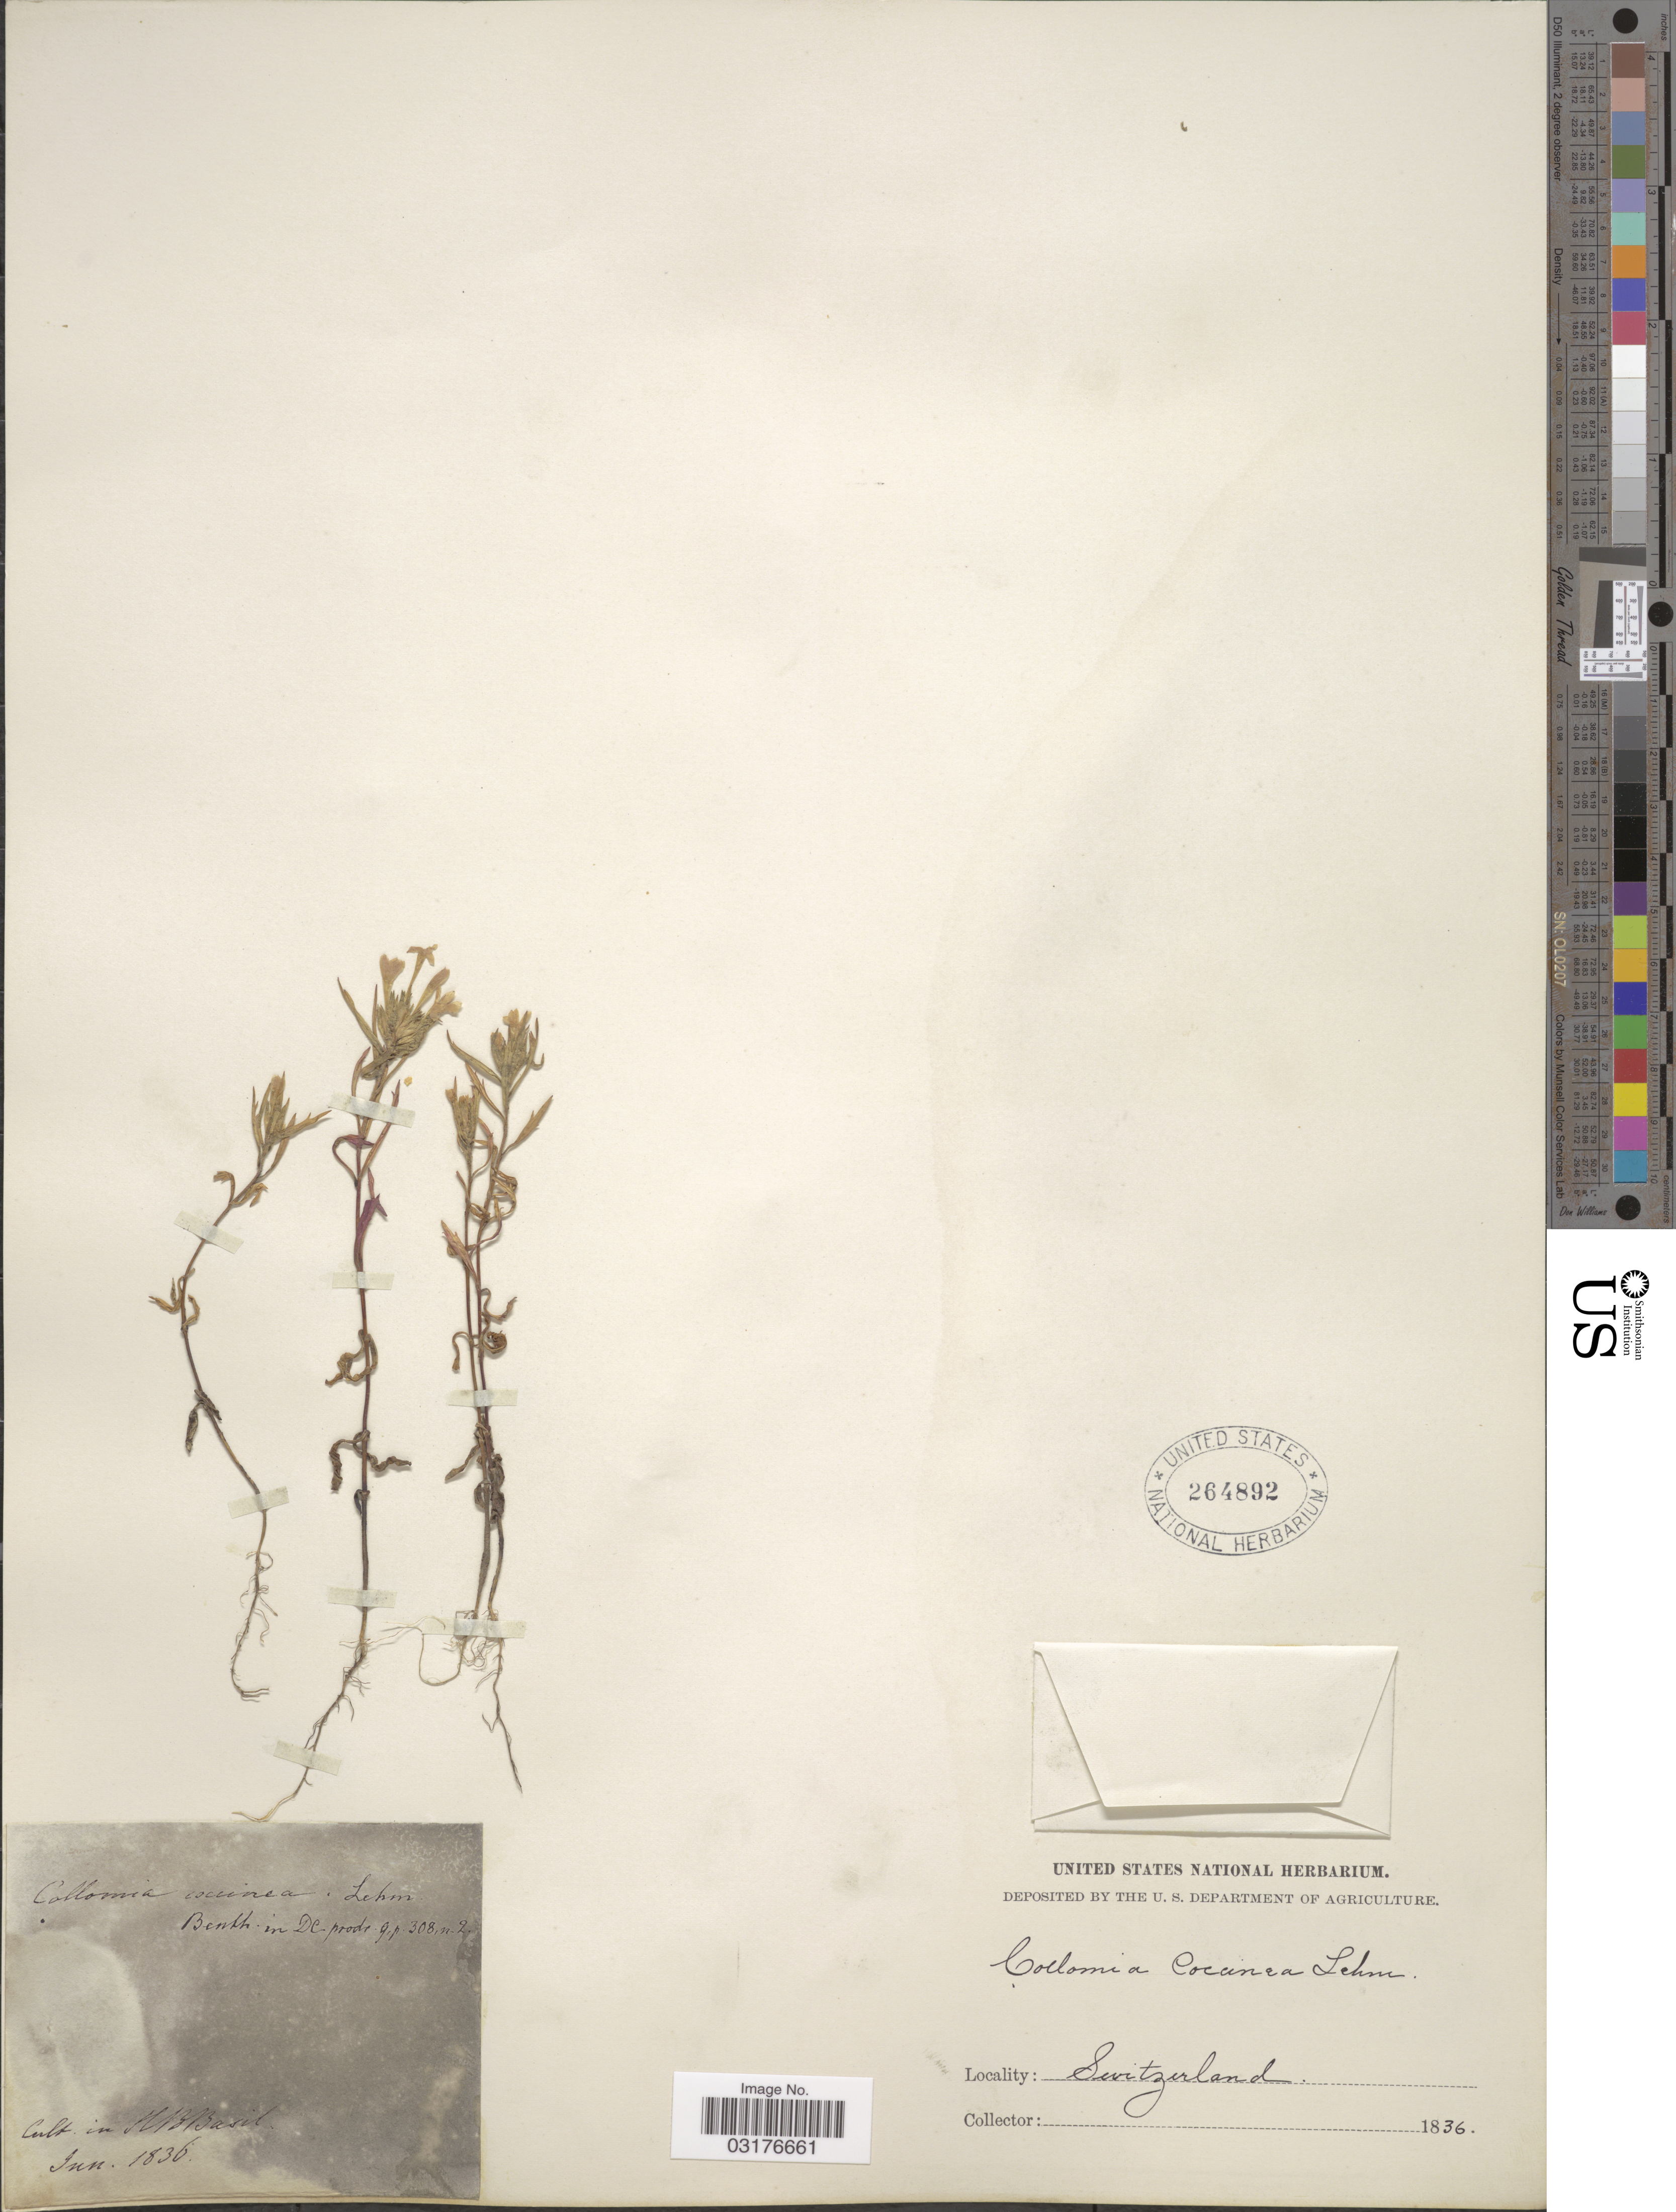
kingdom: Plantae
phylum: Tracheophyta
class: Magnoliopsida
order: Ericales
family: Polemoniaceae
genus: Collomia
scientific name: Collomia biflora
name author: (Ruiz & Pav.) Brand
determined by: Strong, Mark T., (BOT), Smithsonian Institution - National Museum of Natural History (UNITED STATES)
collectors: ex herb. United States National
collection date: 1836-06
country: Switzerland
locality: Cult. in HB Basil.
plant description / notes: Cultivated in Herb. Basel, Switzerland, 1837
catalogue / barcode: US 264892